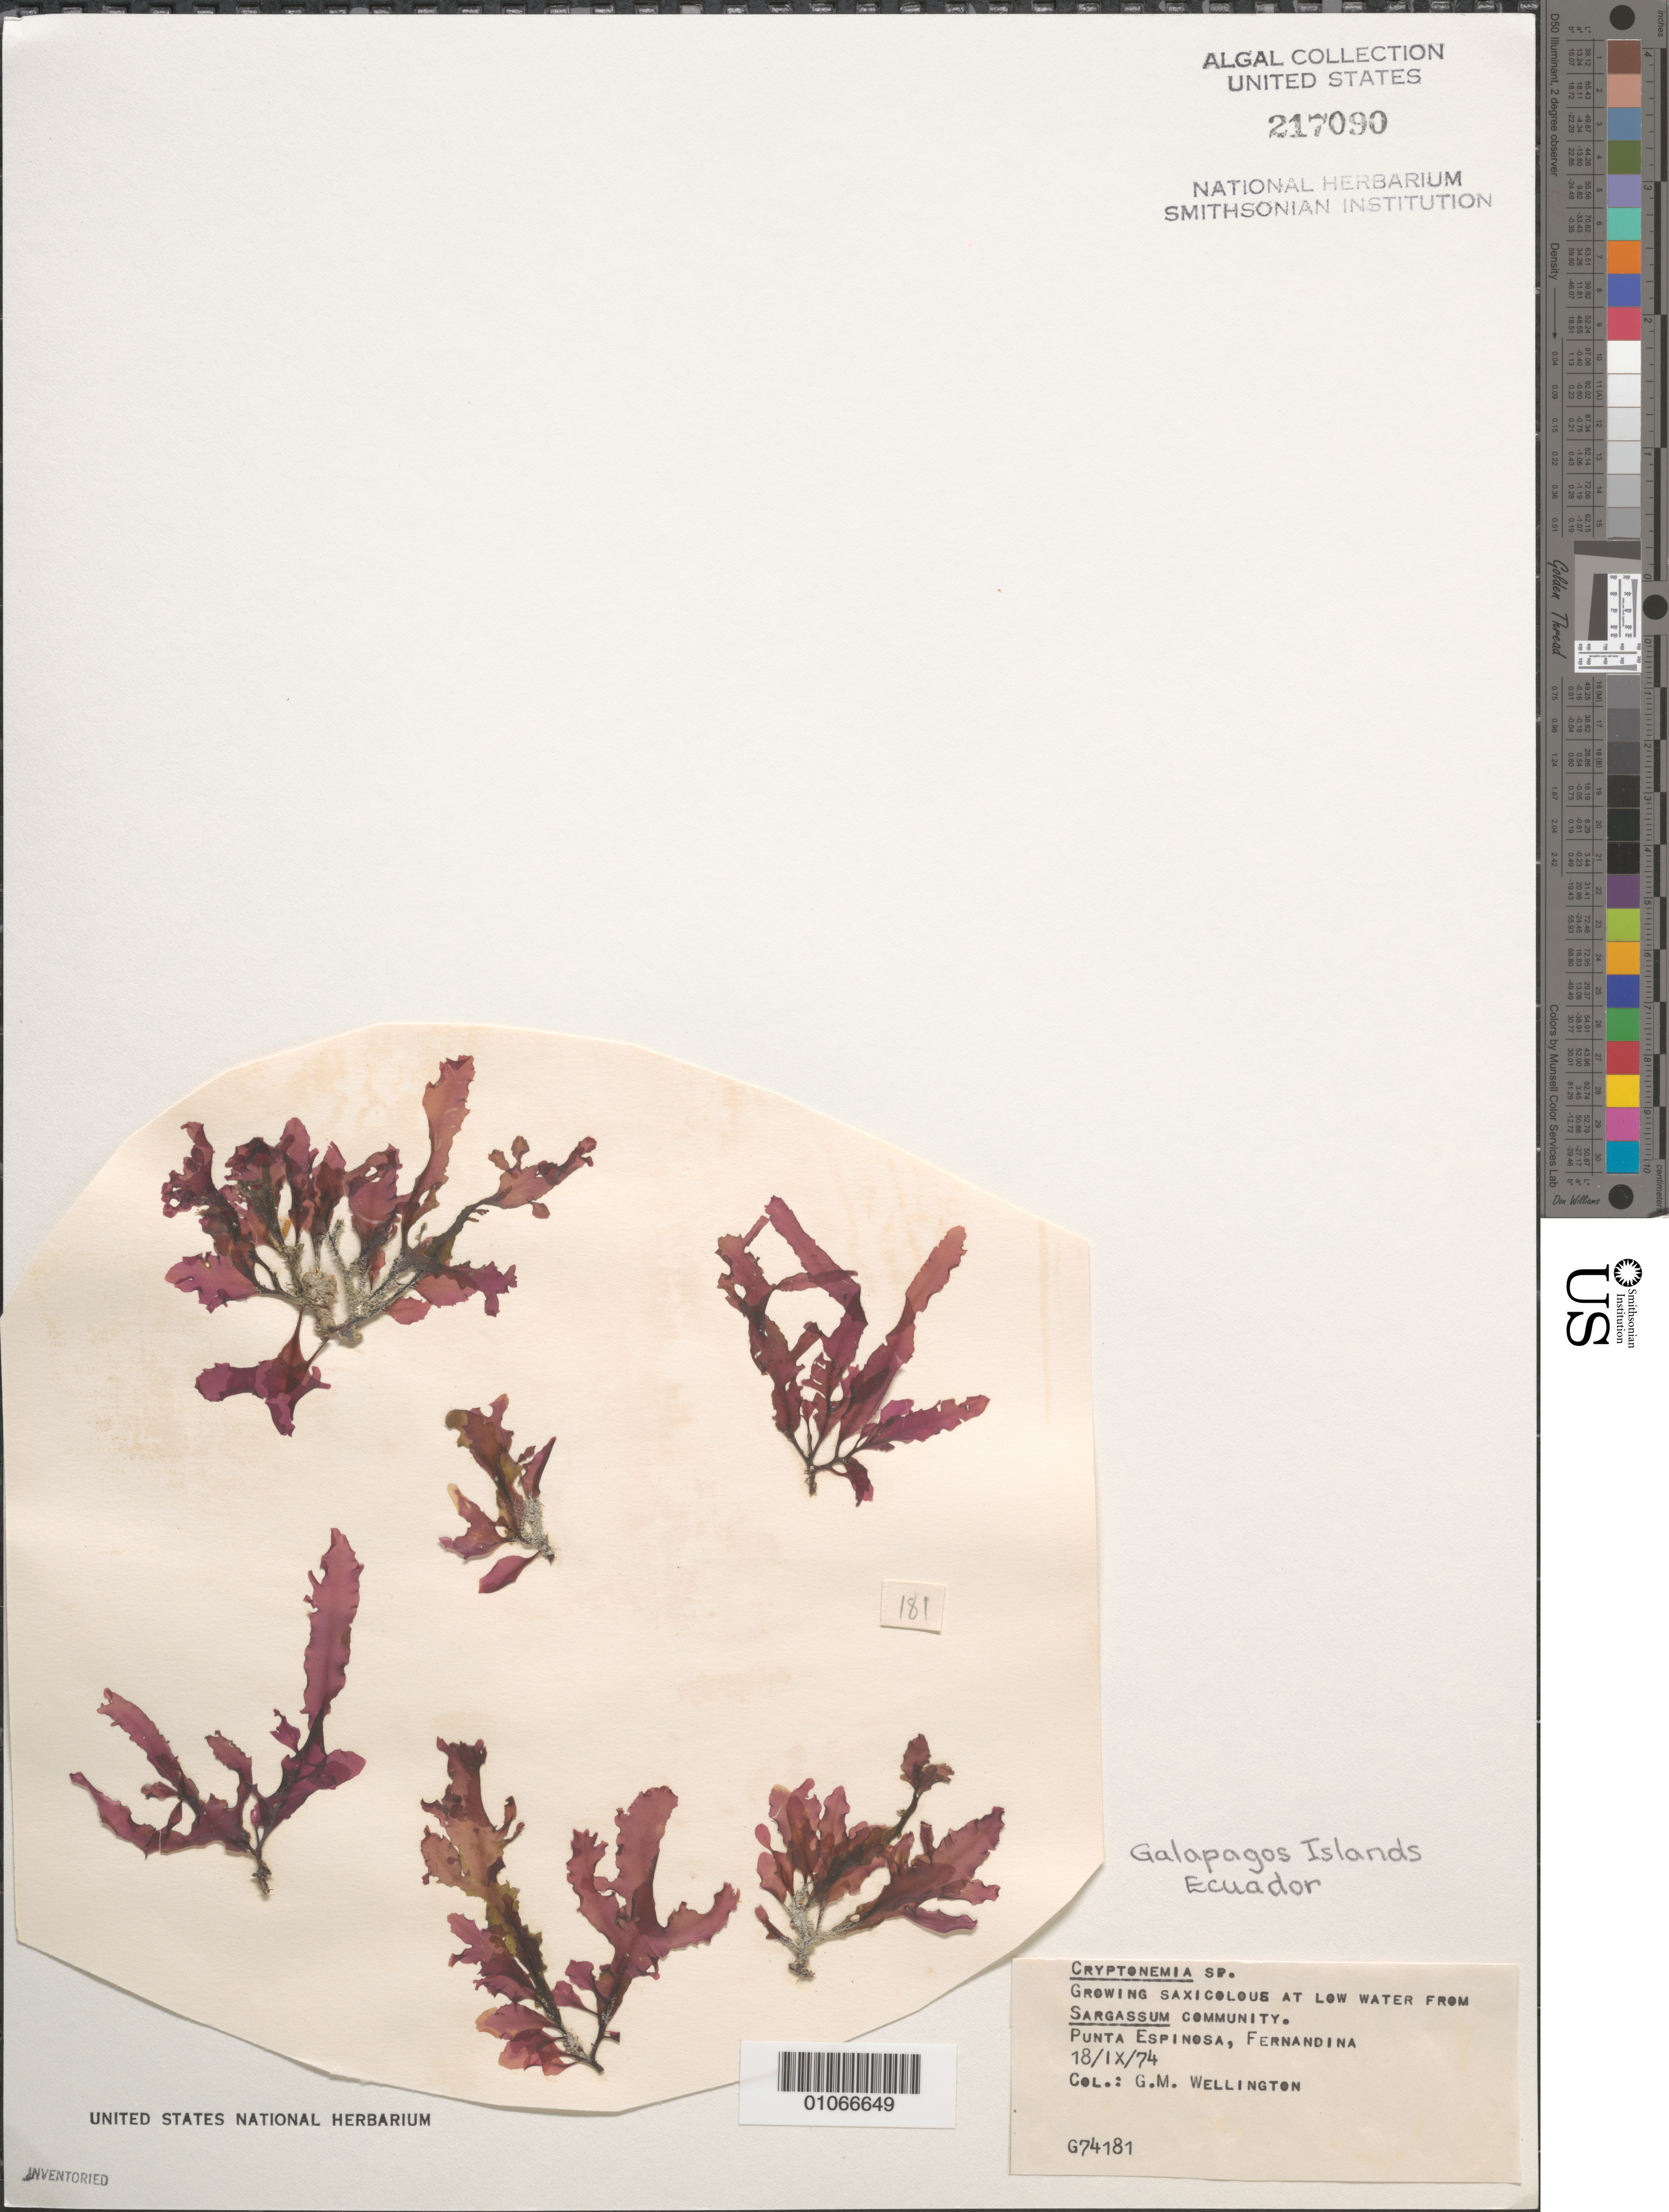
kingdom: Plantae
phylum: Rhodophyta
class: Florideophyceae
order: Halymeniales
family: Halymeniaceae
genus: Cryptonemia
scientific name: Cryptonemia sp.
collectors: G. Wellington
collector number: G74181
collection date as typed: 18 Sep 1974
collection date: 1974-09-18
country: Ecuador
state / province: Colón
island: Fernandina [Narborough]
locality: Punta Espinosa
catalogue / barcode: US 217090